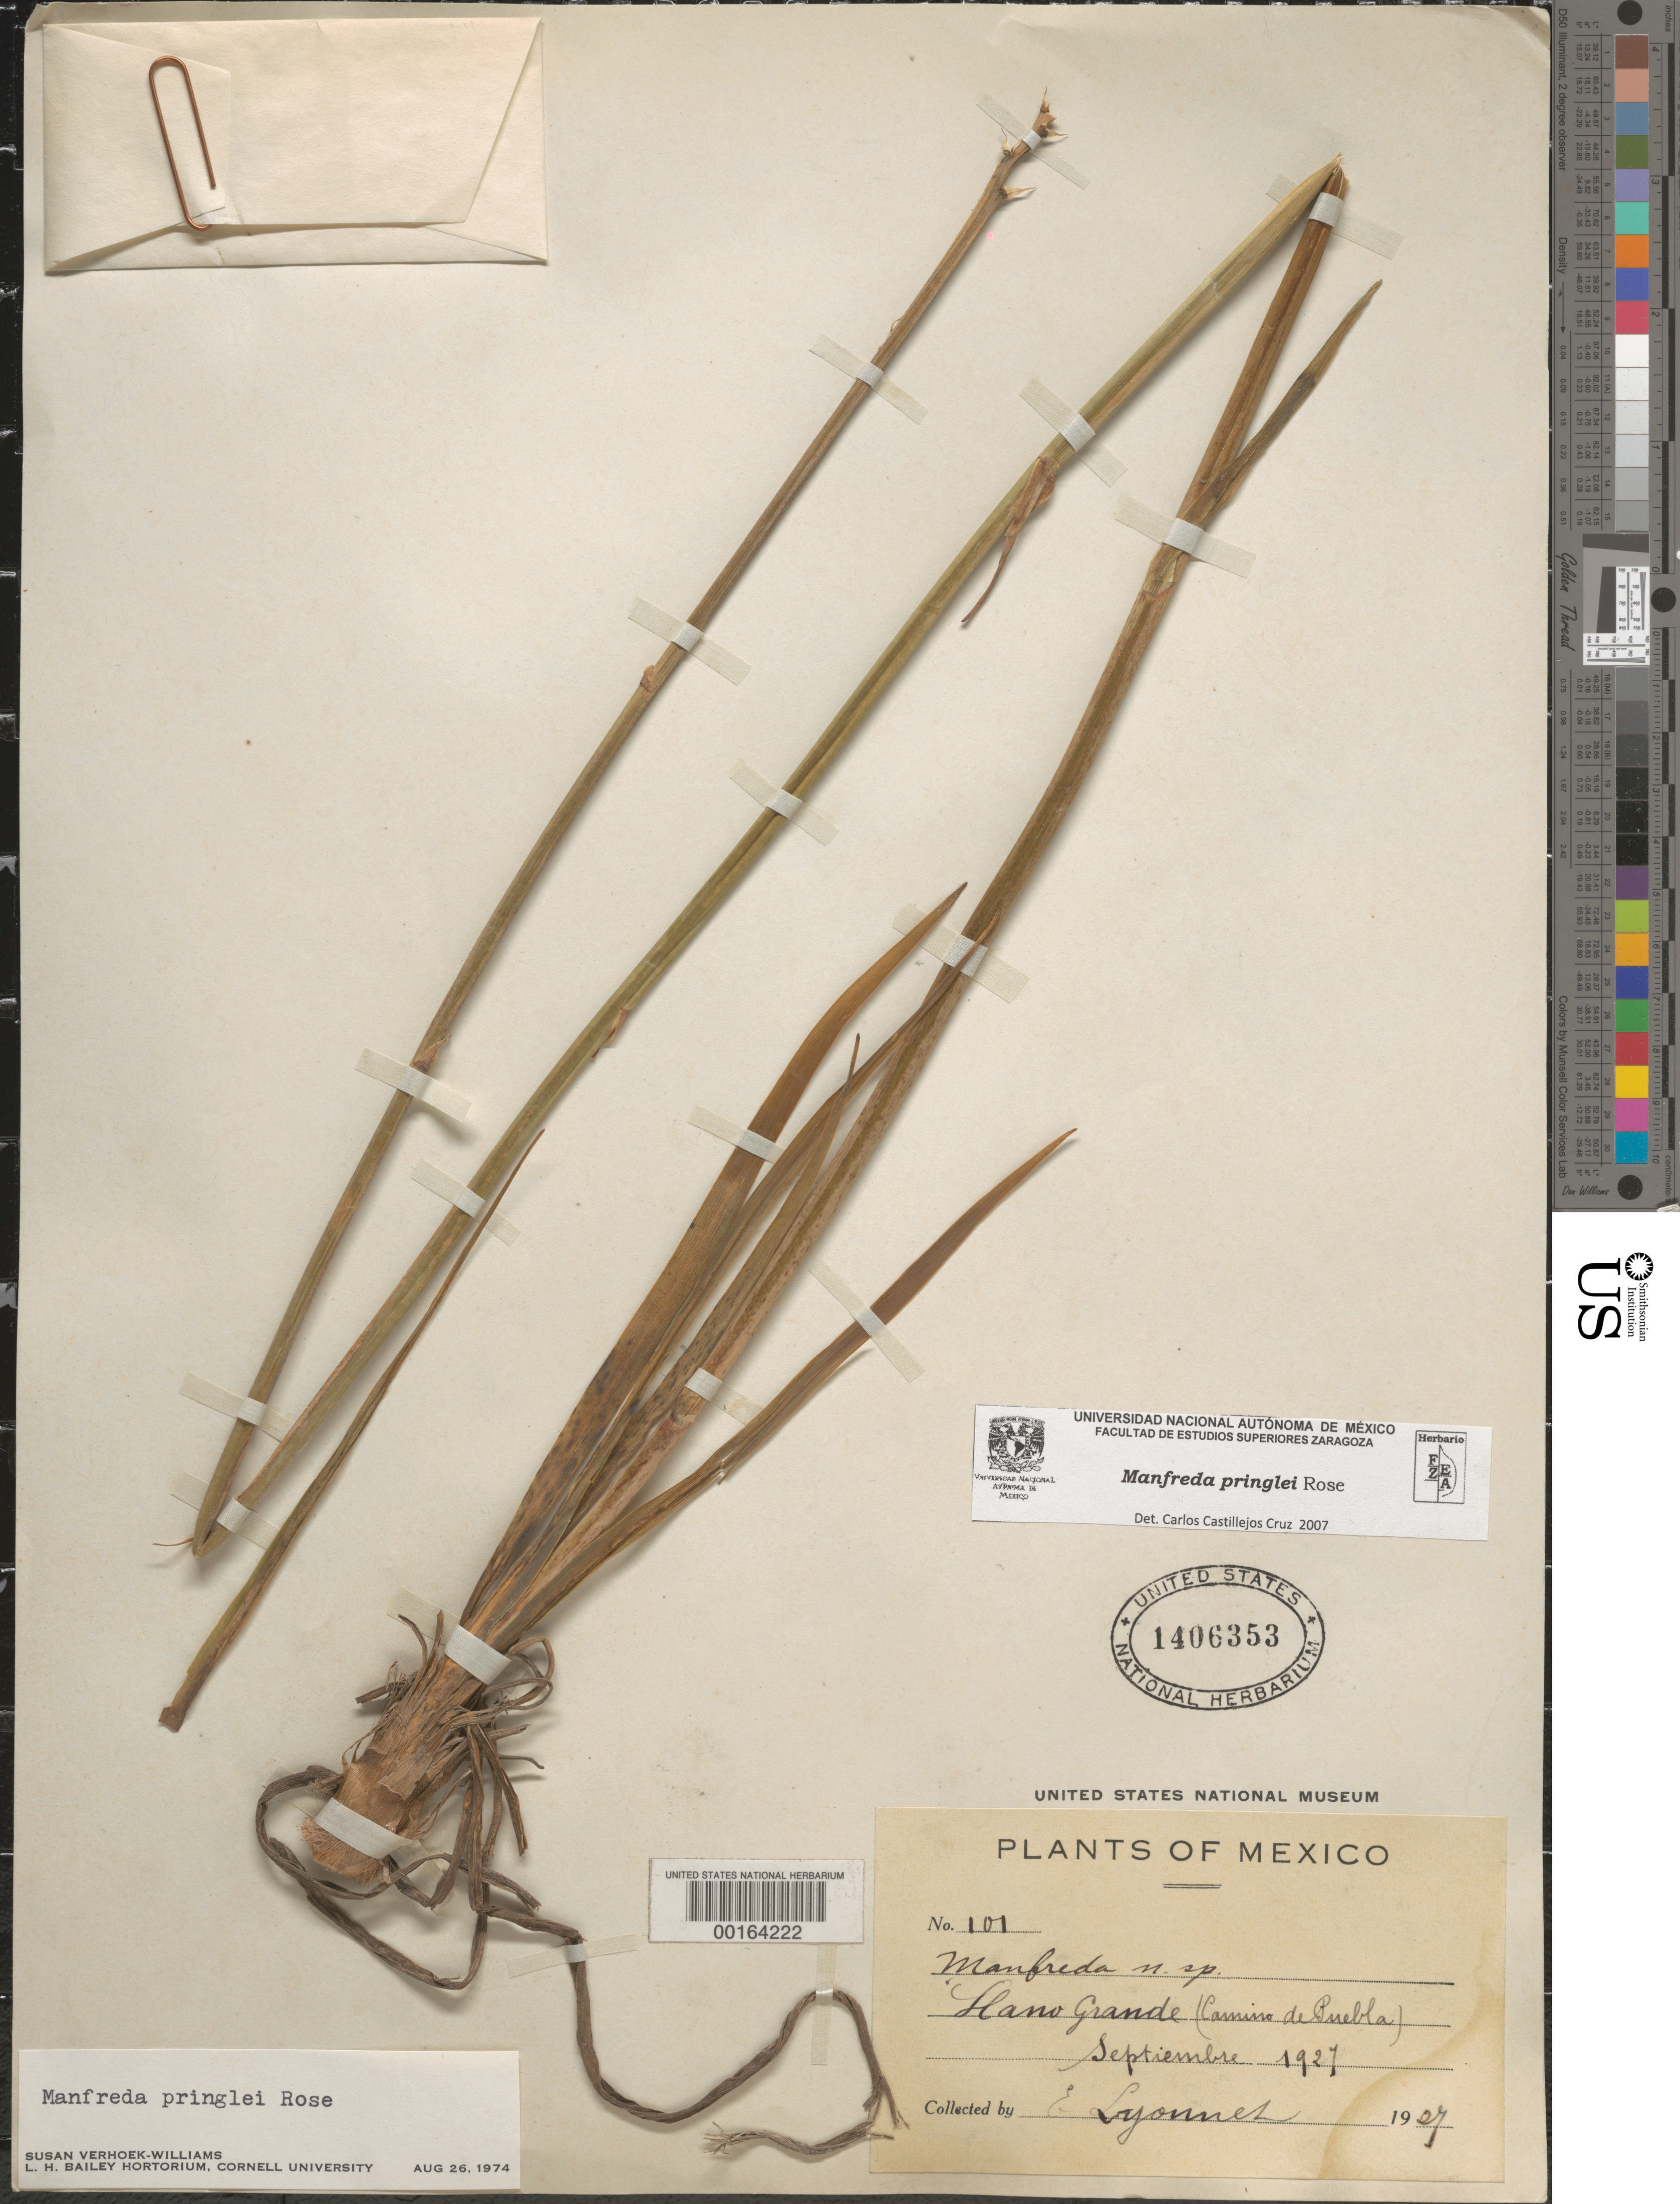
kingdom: Plantae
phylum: Tracheophyta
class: Liliopsida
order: Asparagales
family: Asparagaceae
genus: Manfreda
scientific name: Manfreda pringlei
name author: Rose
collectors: Bro. E. Lyonnet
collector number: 101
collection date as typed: Sep 1927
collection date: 1927-09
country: Mexico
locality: Llano grande (camino de Puebla)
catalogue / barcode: US 1406353